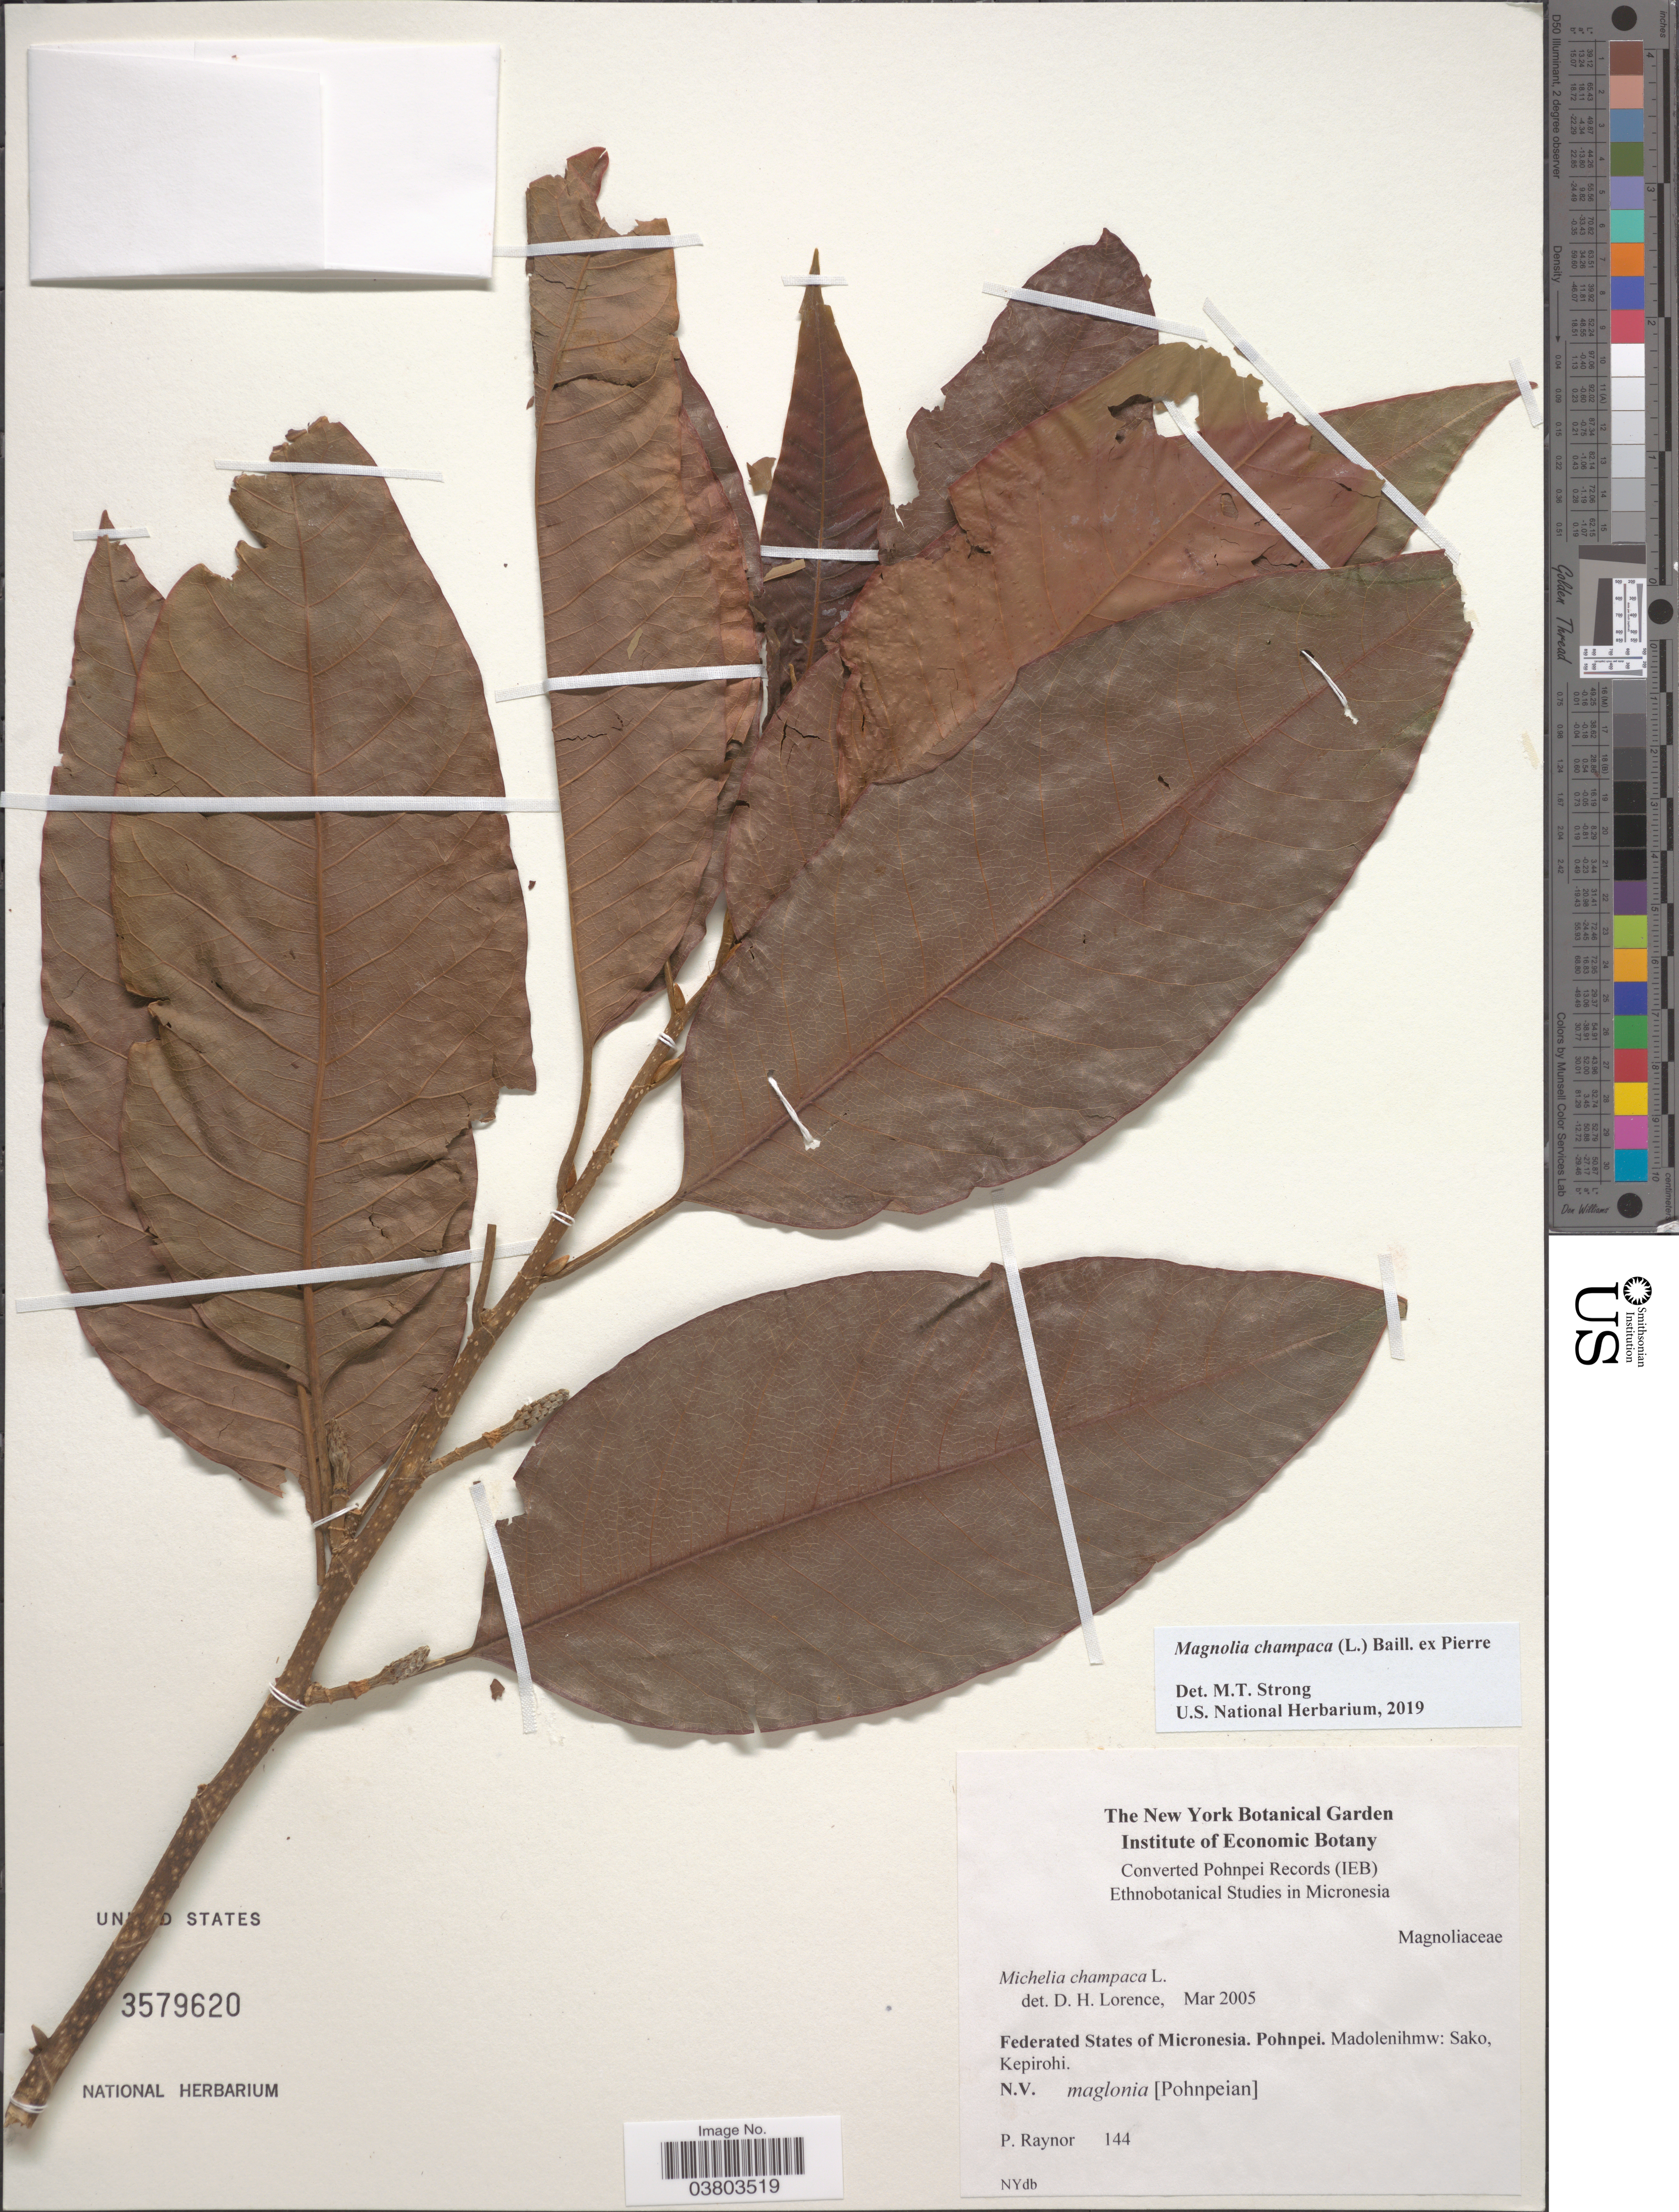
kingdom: Plantae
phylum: Tracheophyta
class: Magnoliopsida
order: Magnoliales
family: Magnoliaceae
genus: Magnolia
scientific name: Magnolia champaca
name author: (L.) Baill. ex Pierre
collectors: P. Raynor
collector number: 144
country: Micronesia, Federated States of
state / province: Pohnpei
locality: Federated States of Micronesia. Madolenihmw: Sako, Kepirohi.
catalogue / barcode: US 3579620